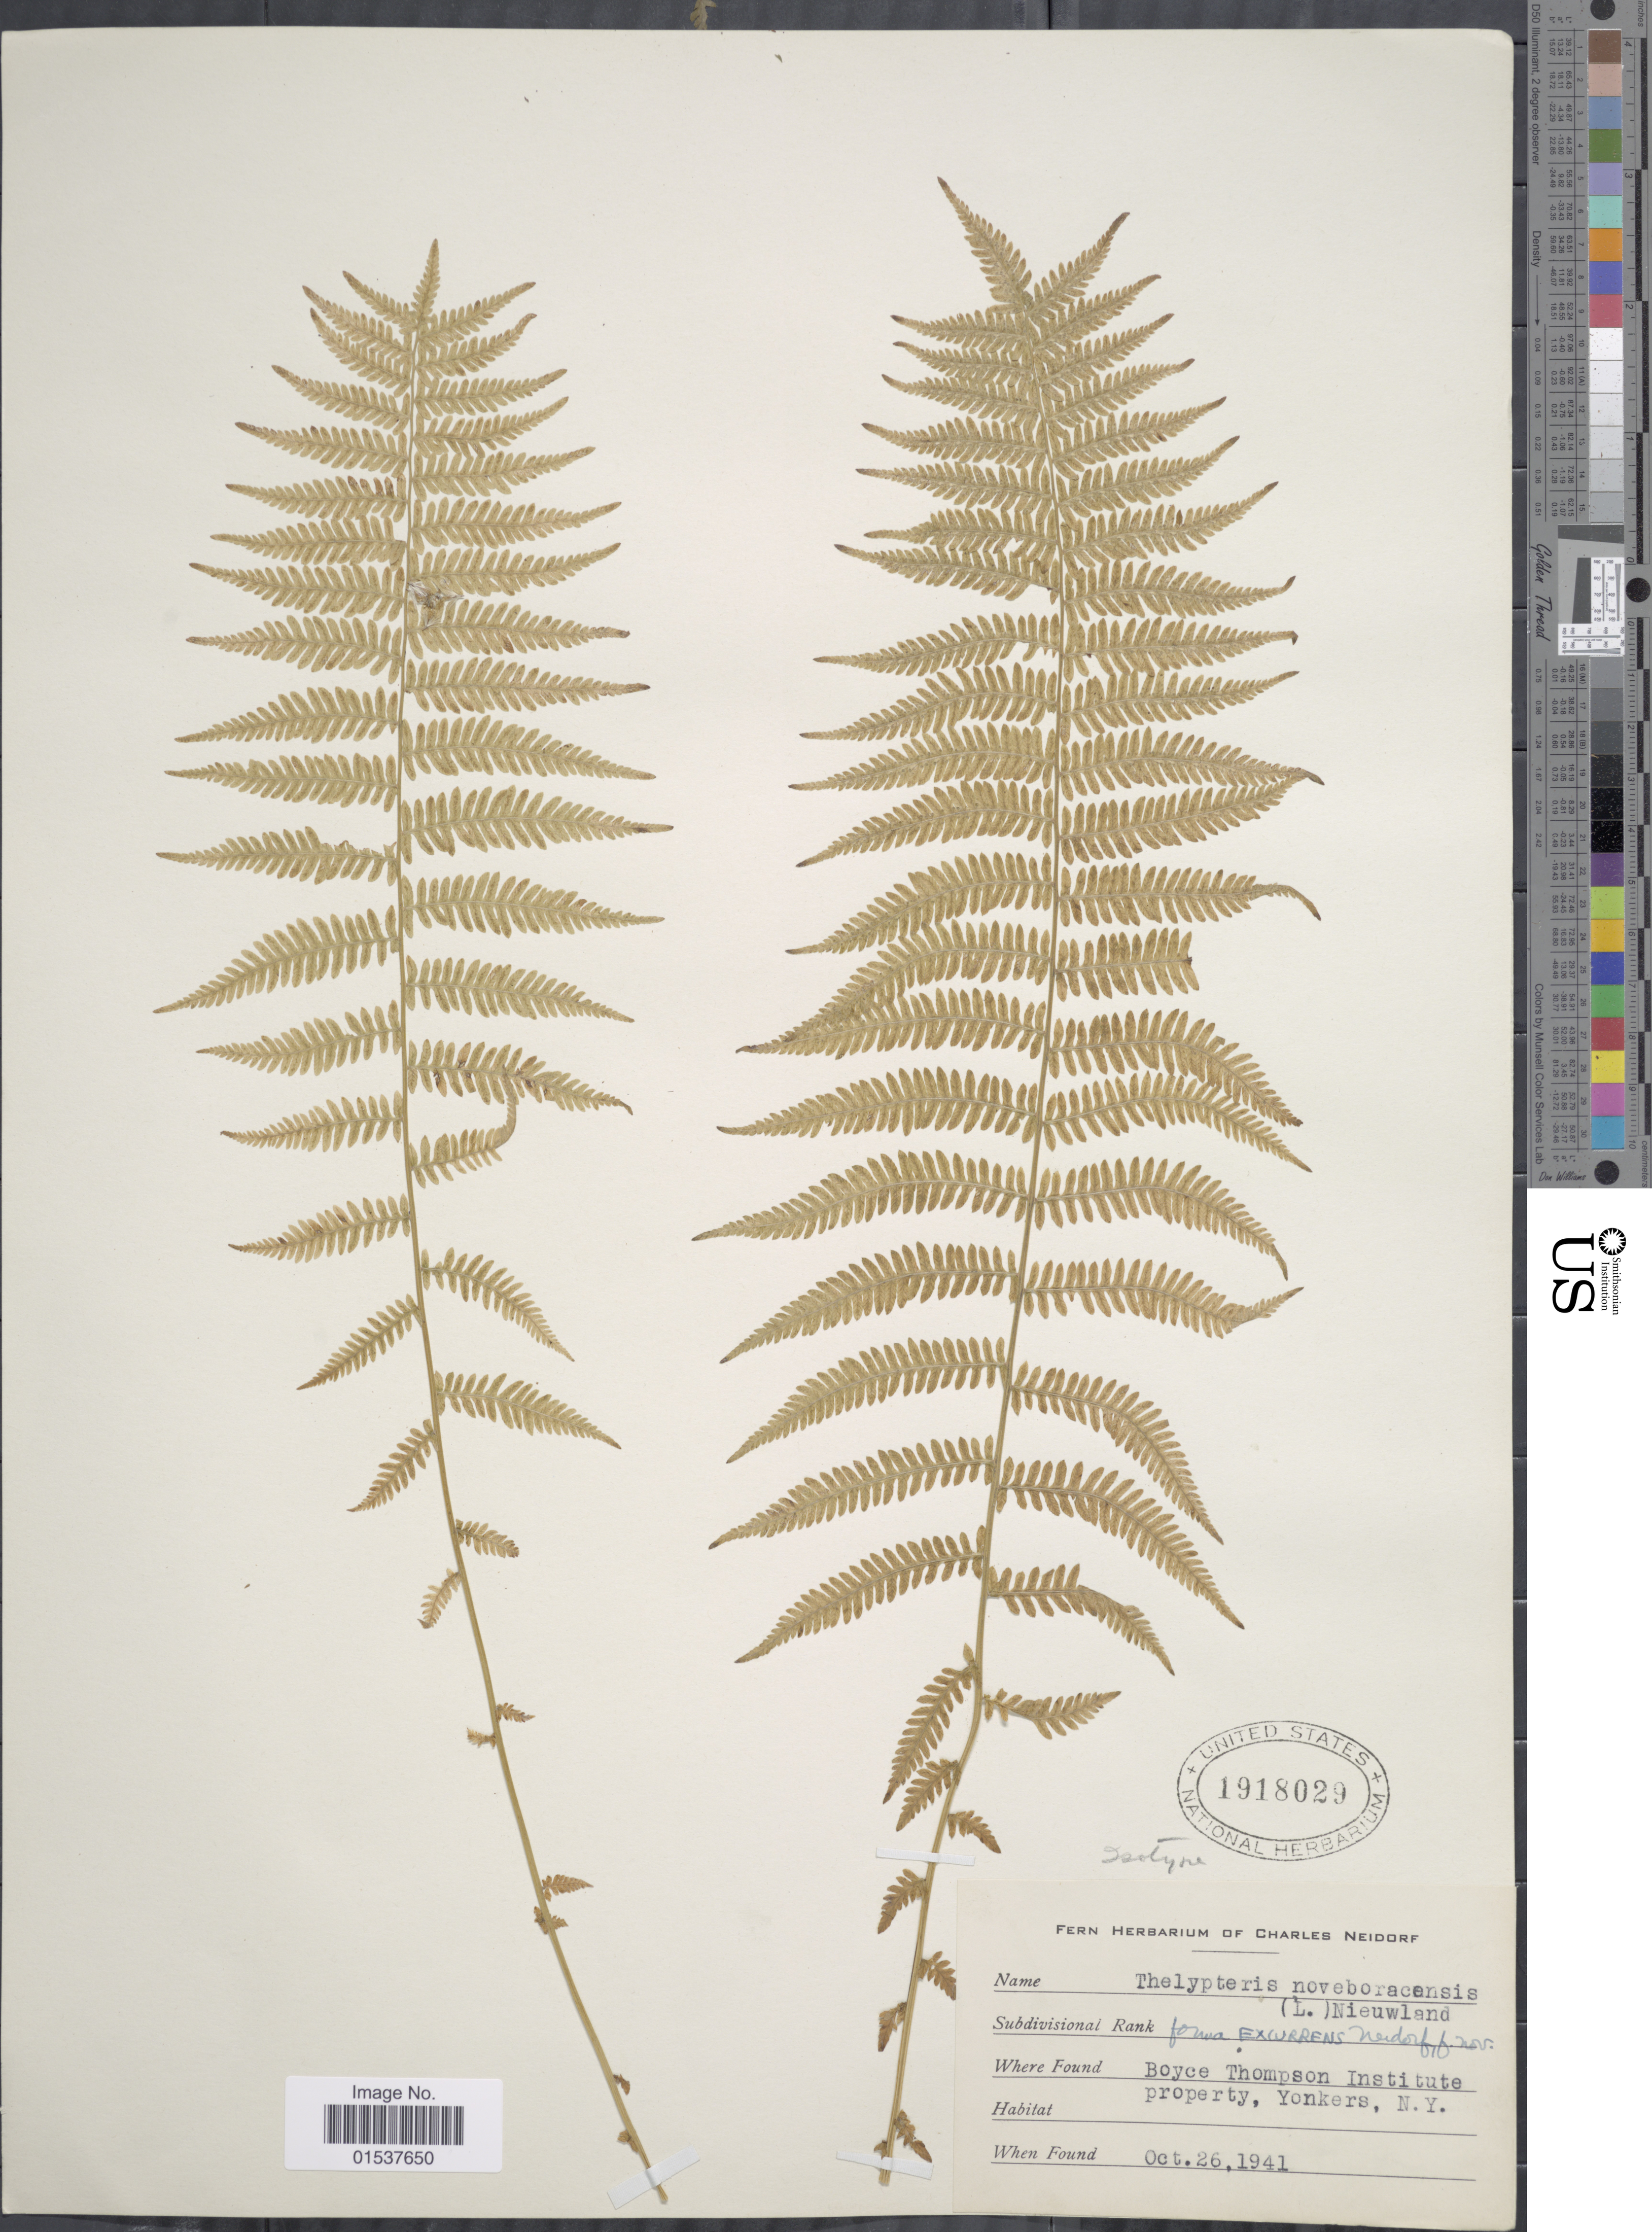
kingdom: Plantae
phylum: Tracheophyta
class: Polypodiopsida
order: Polypodiales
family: Thelypteridaceae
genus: Parathelypteris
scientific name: Parathelypteris noveboracensis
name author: (L.) Ching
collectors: ex herb. Charles Neidorf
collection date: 1941-10-26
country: United States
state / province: New York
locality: Boyce Thompson Institute property, Yonkers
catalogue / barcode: US 1918029